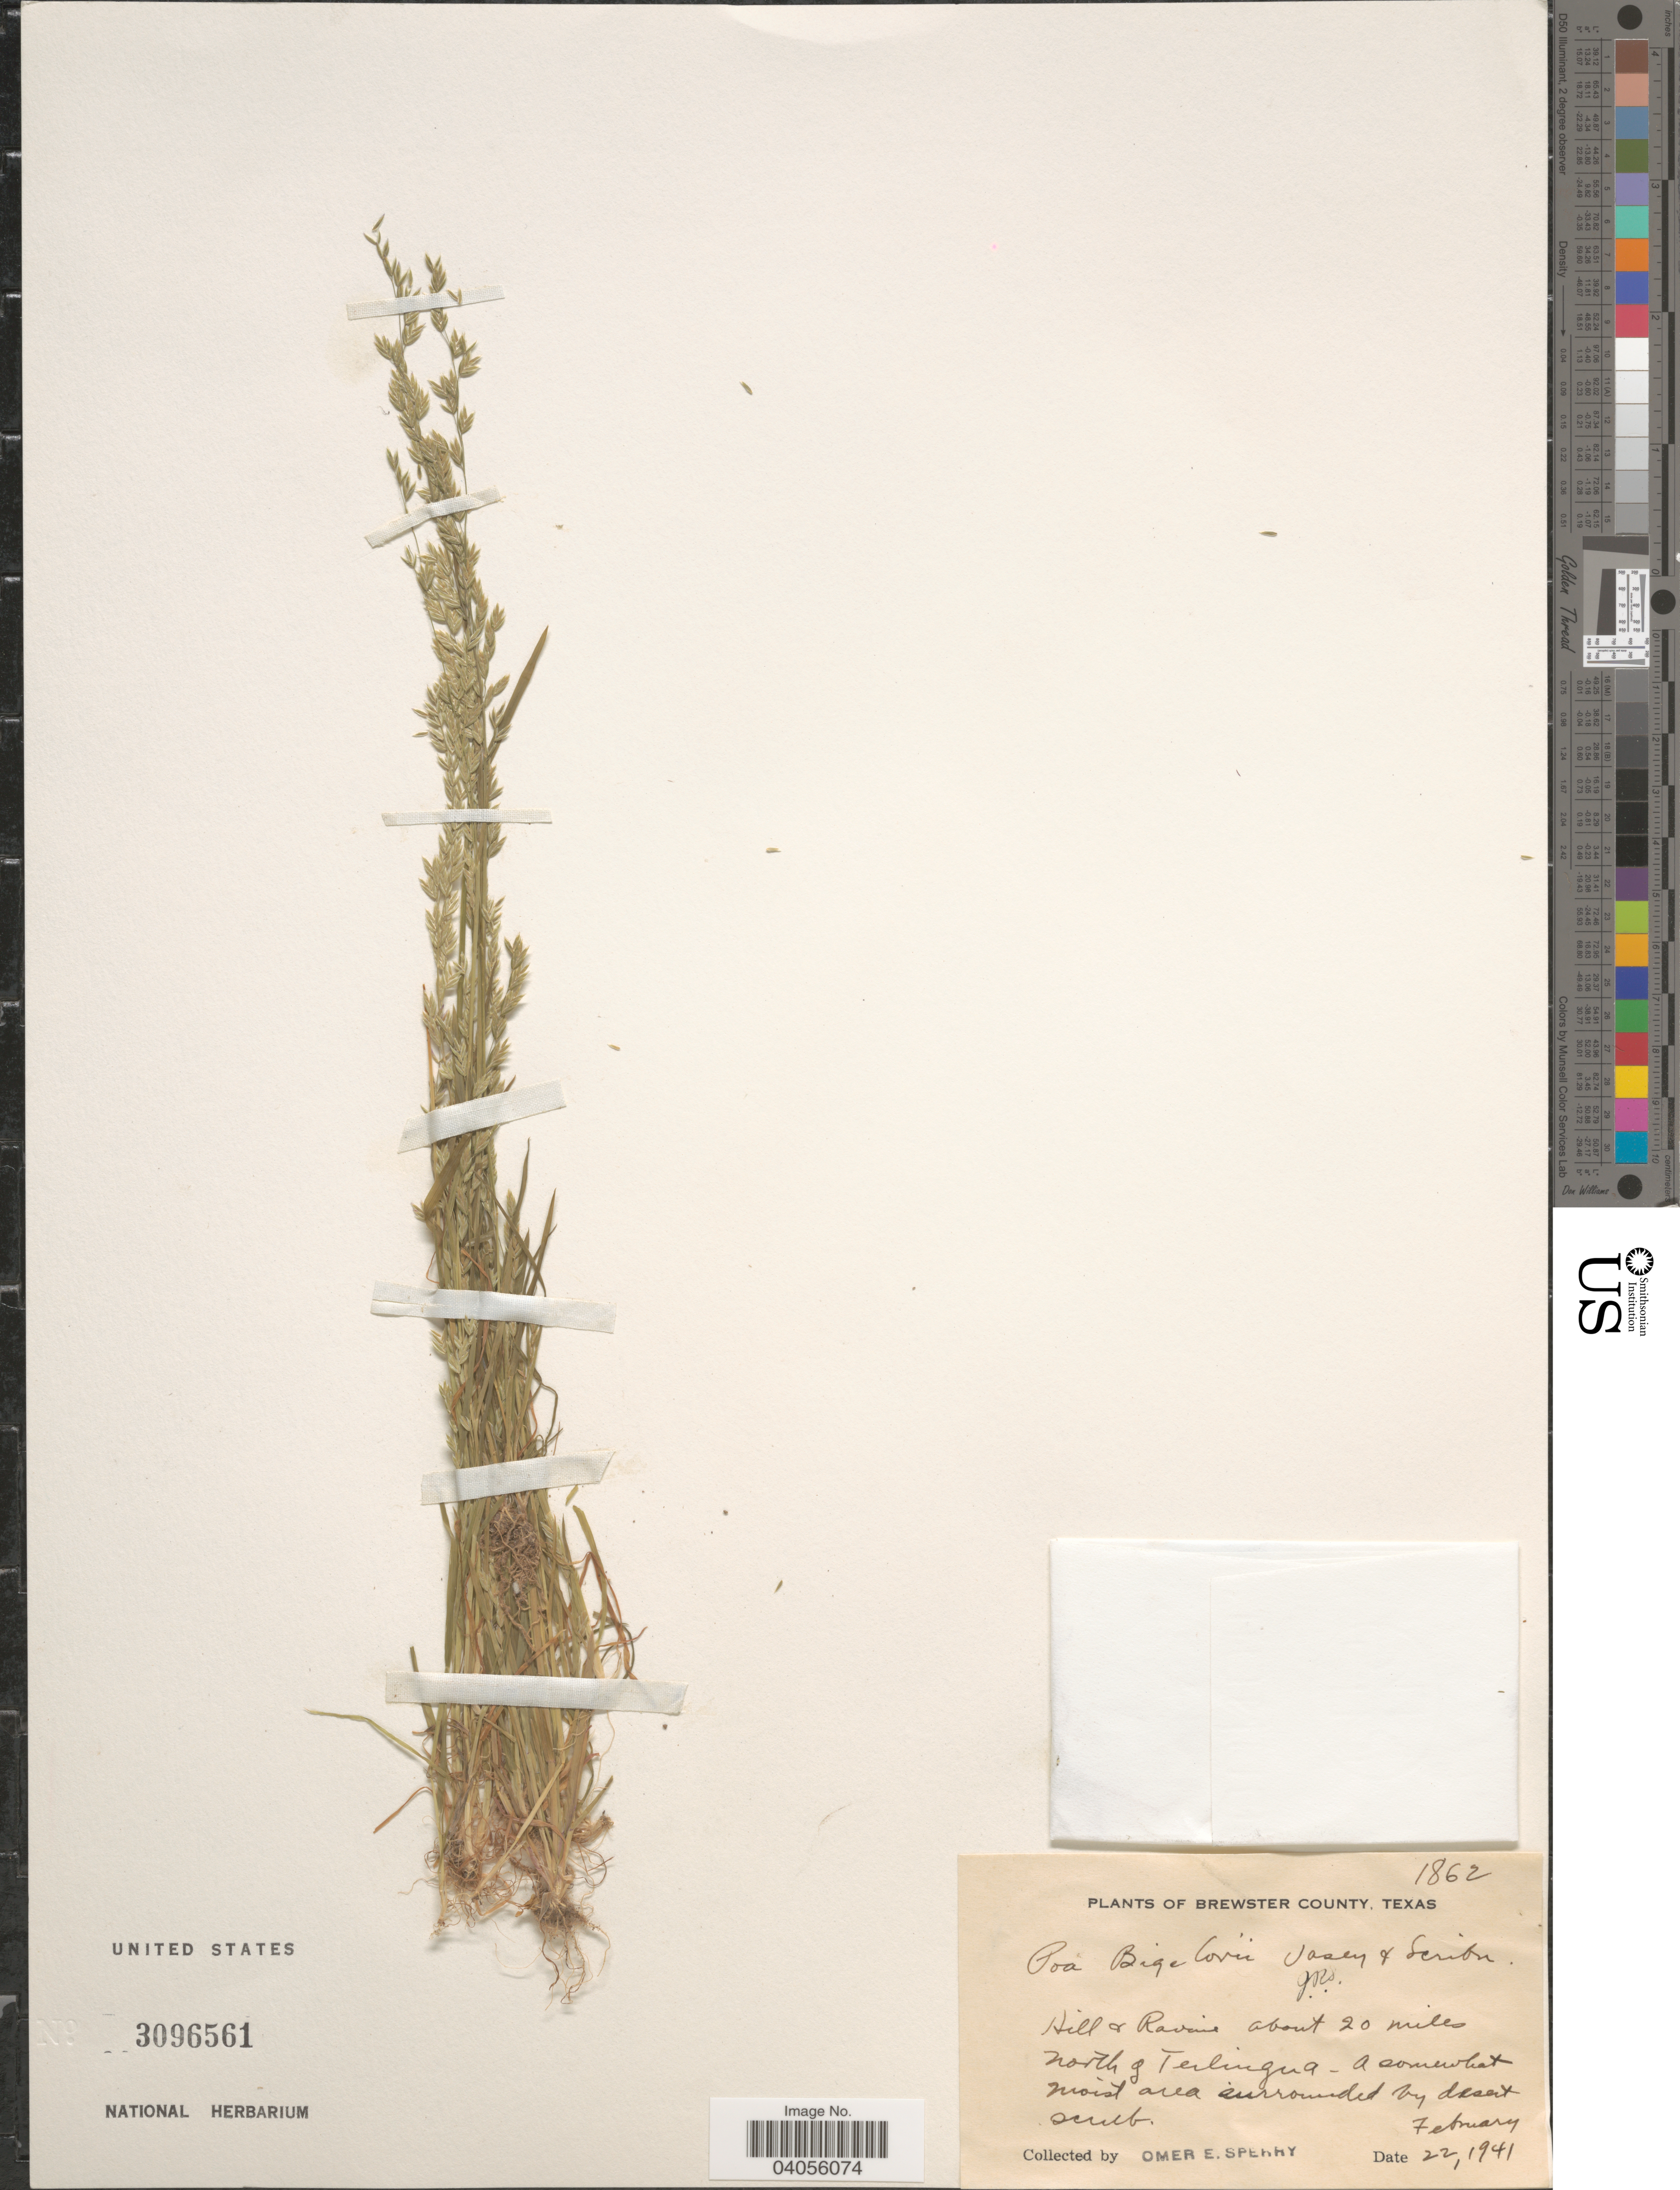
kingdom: Plantae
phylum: Tracheophyta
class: Liliopsida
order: Poales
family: Poaceae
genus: Poa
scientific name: Poa bigelovii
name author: Vasey & Scribn.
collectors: O. E. Sperry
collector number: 1862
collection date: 1941-02-22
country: United States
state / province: Texas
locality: Brewster County. Hill & River about 20 miles north of Terlingua.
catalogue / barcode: US 3096561